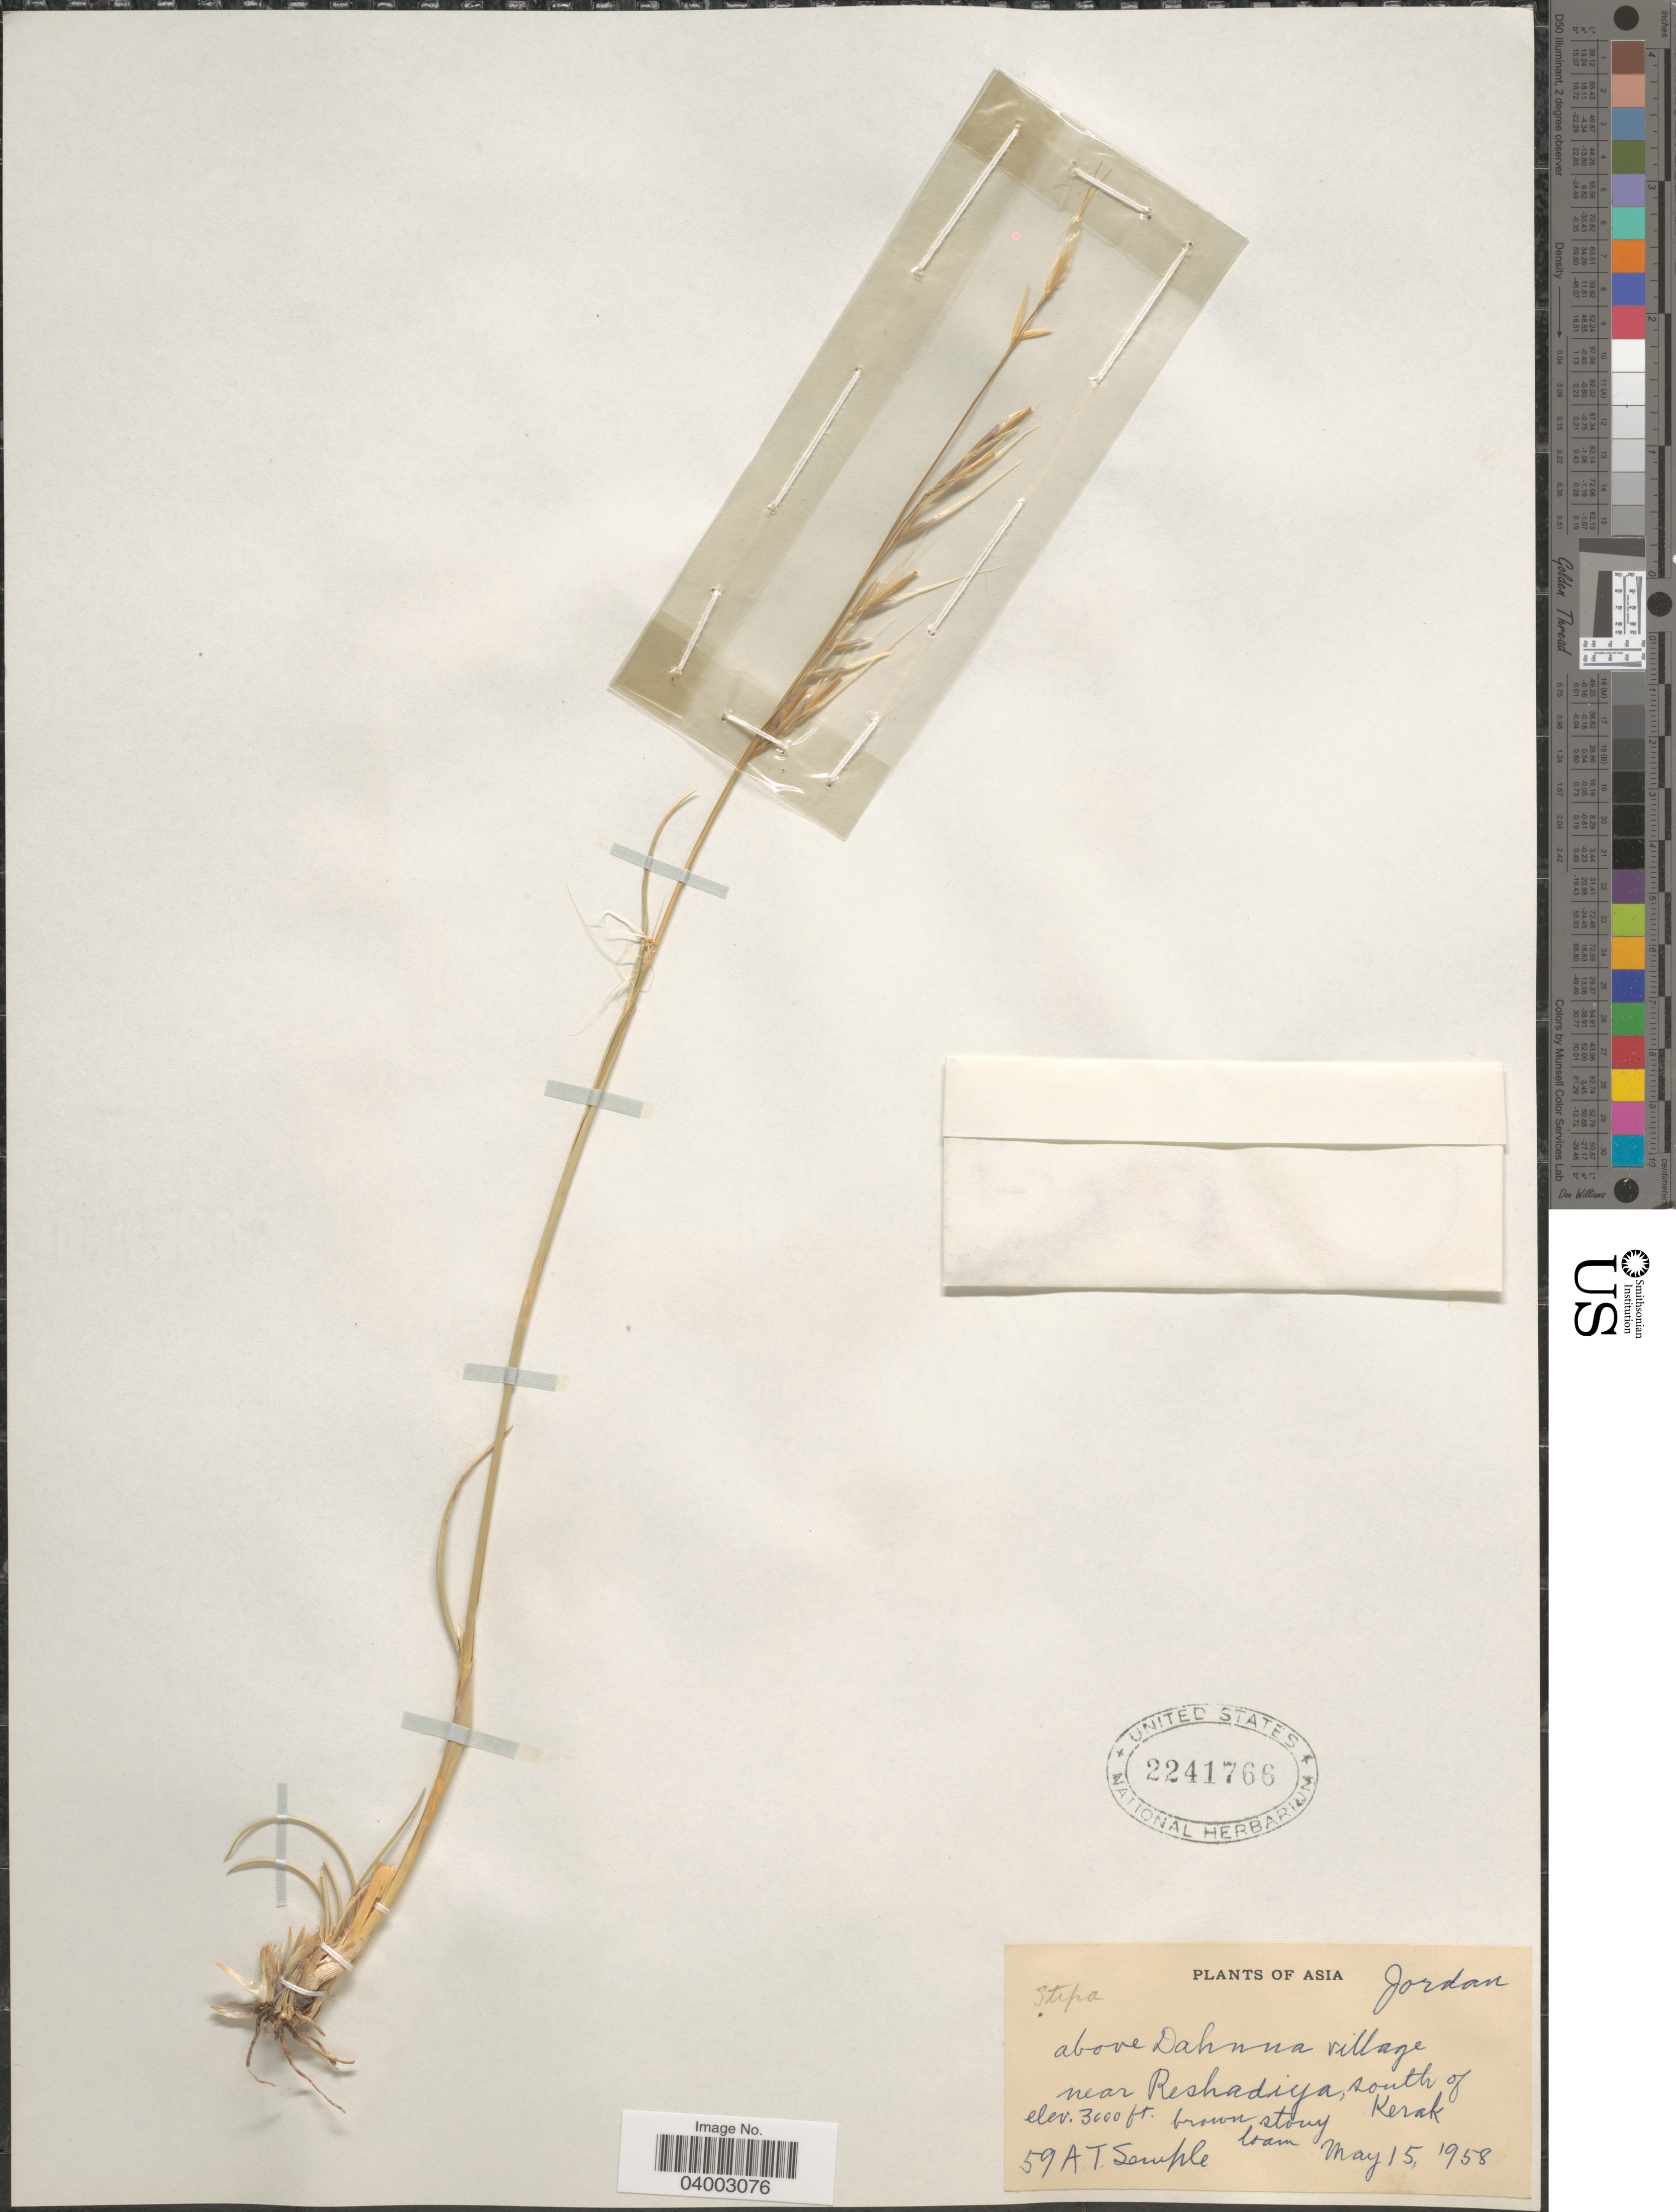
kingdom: Plantae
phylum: Tracheophyta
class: Liliopsida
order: Poales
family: Poaceae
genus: Stipa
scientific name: Stipa sp.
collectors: A. Semple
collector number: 59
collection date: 1958-05-15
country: Jordan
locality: Above Dahnna village near Reshadiya, south of Kerak.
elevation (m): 914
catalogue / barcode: US 2241766